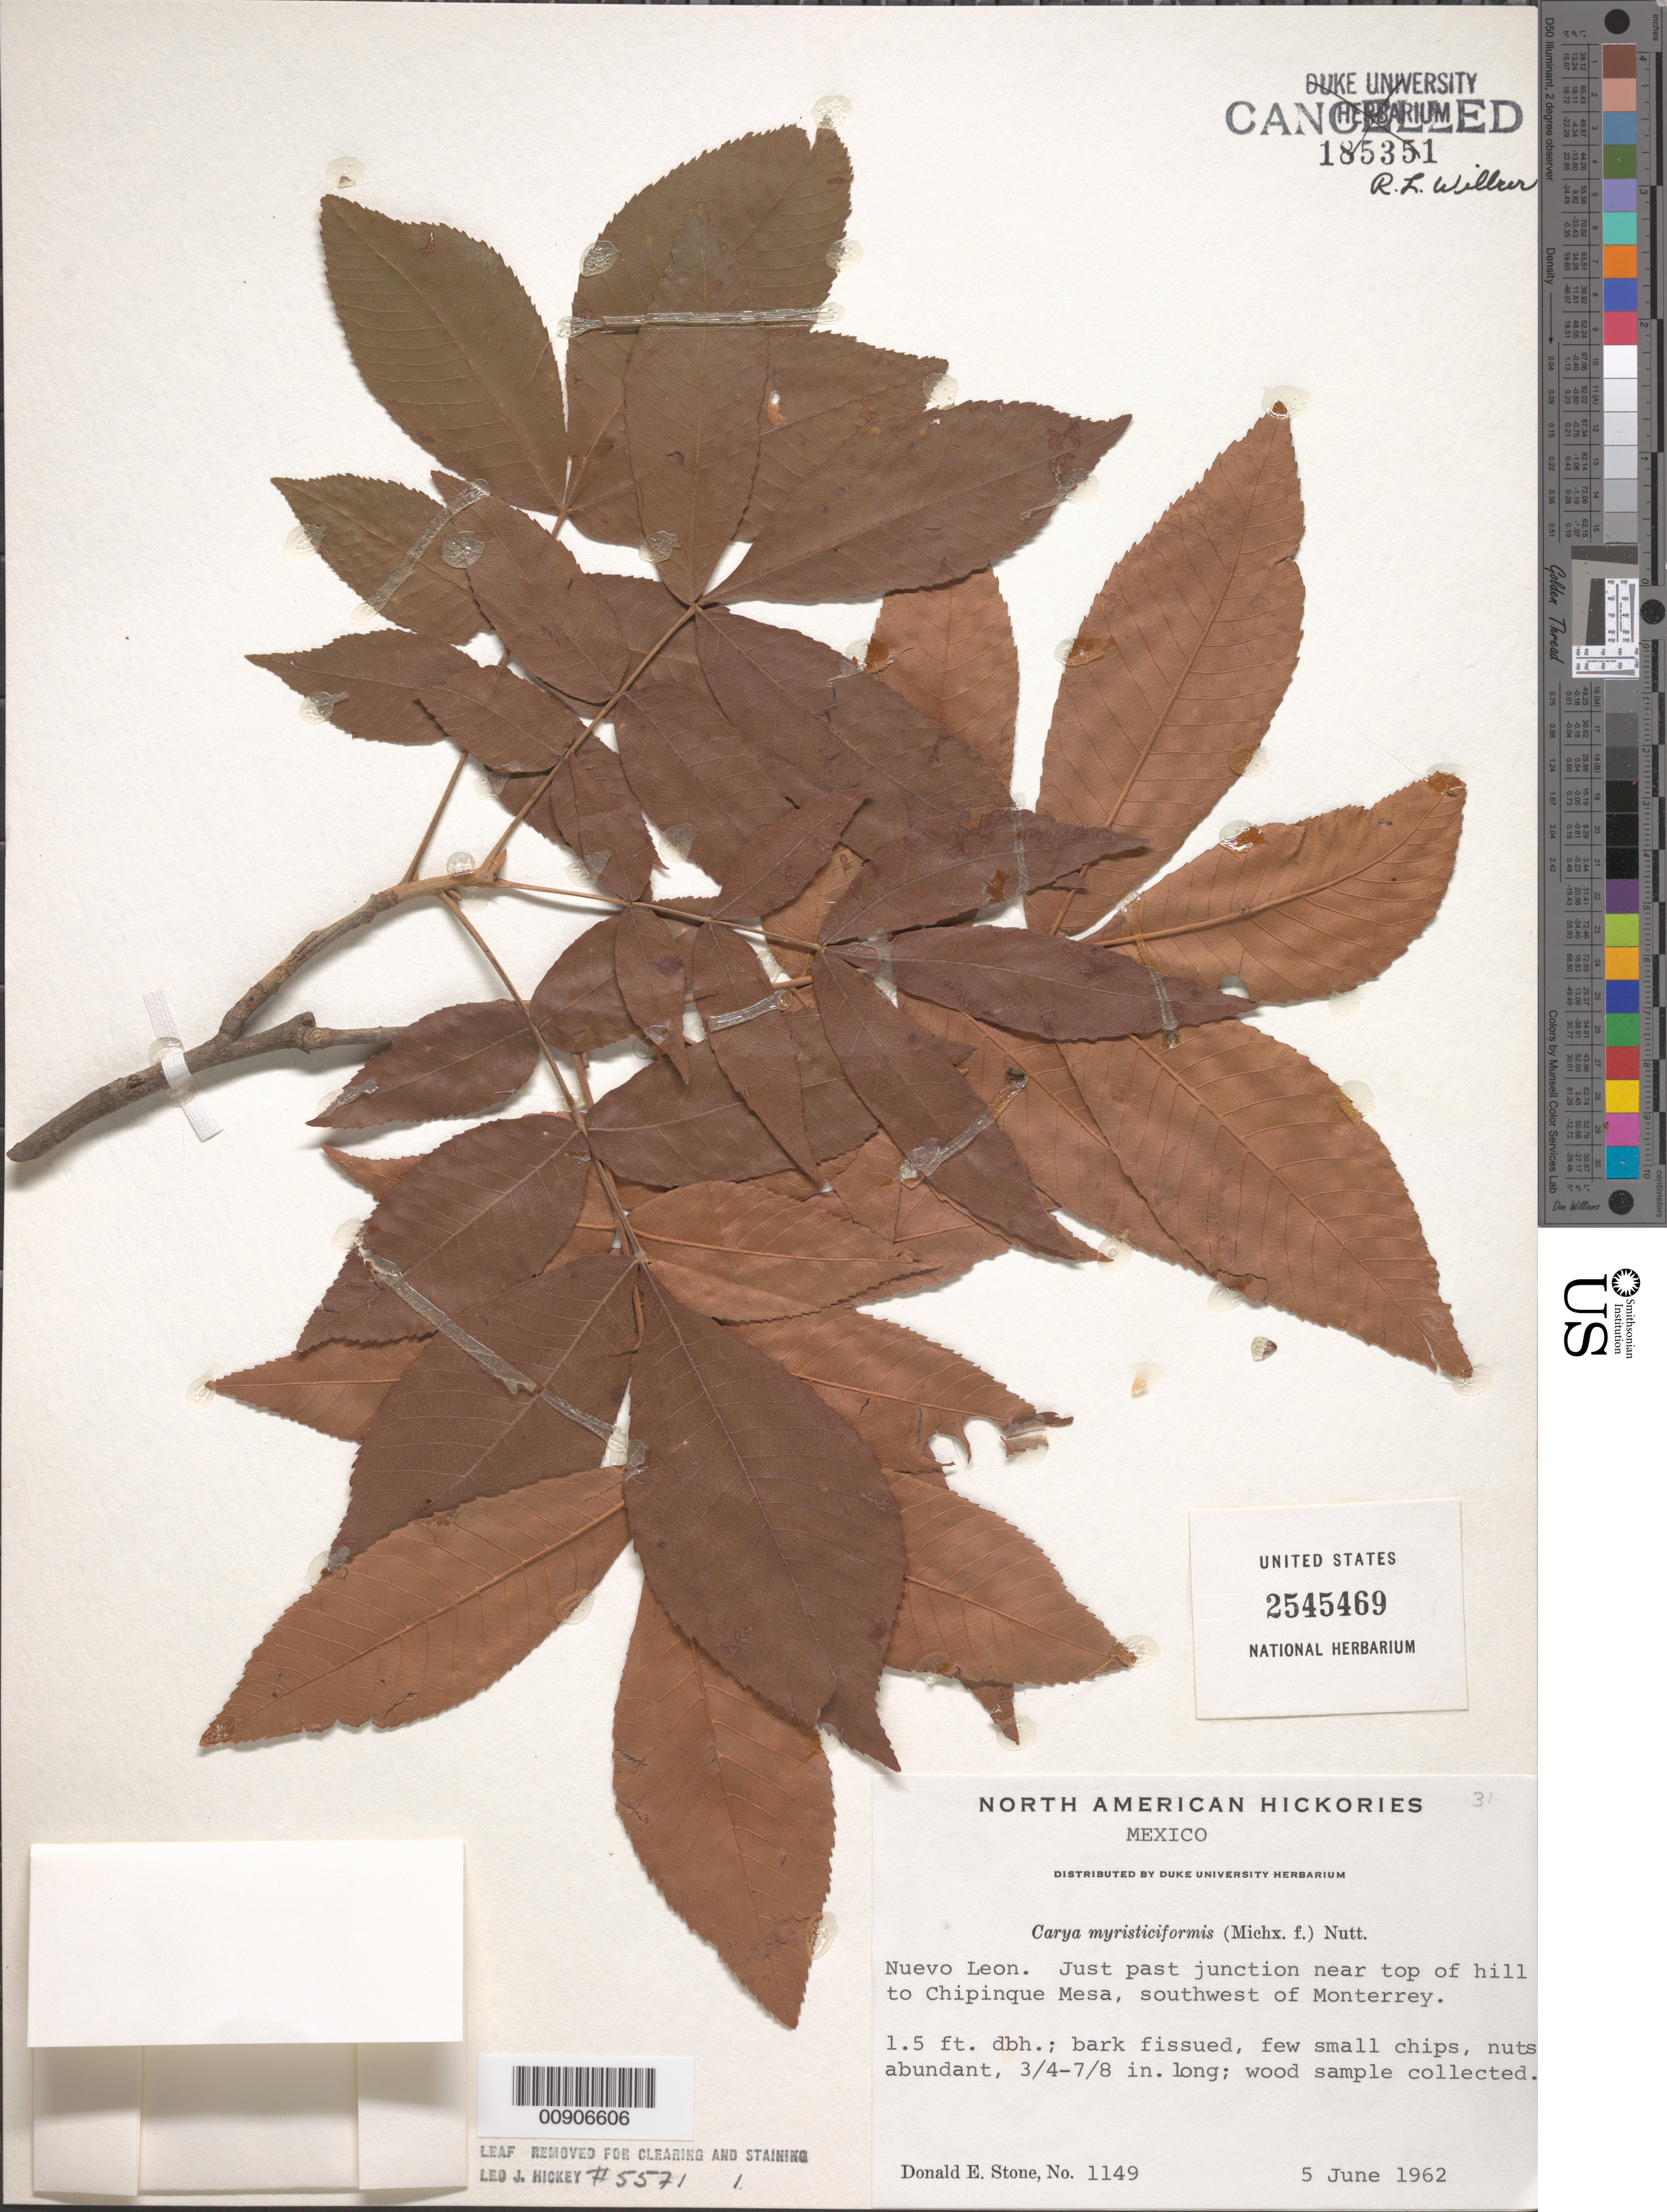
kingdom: Plantae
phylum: Tracheophyta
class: Magnoliopsida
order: Fagales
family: Juglandaceae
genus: Carya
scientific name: Carya myristiciformis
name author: (F. Michx.) Nutt.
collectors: D. E. Stone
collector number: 1149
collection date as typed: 05 Jun 1962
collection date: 1962-06-05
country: Mexico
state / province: Nuevo León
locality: Nuevo León. Just past junction near top of hill to Chipinque Mesa, southwest of Monterrey.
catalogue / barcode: US 2545469